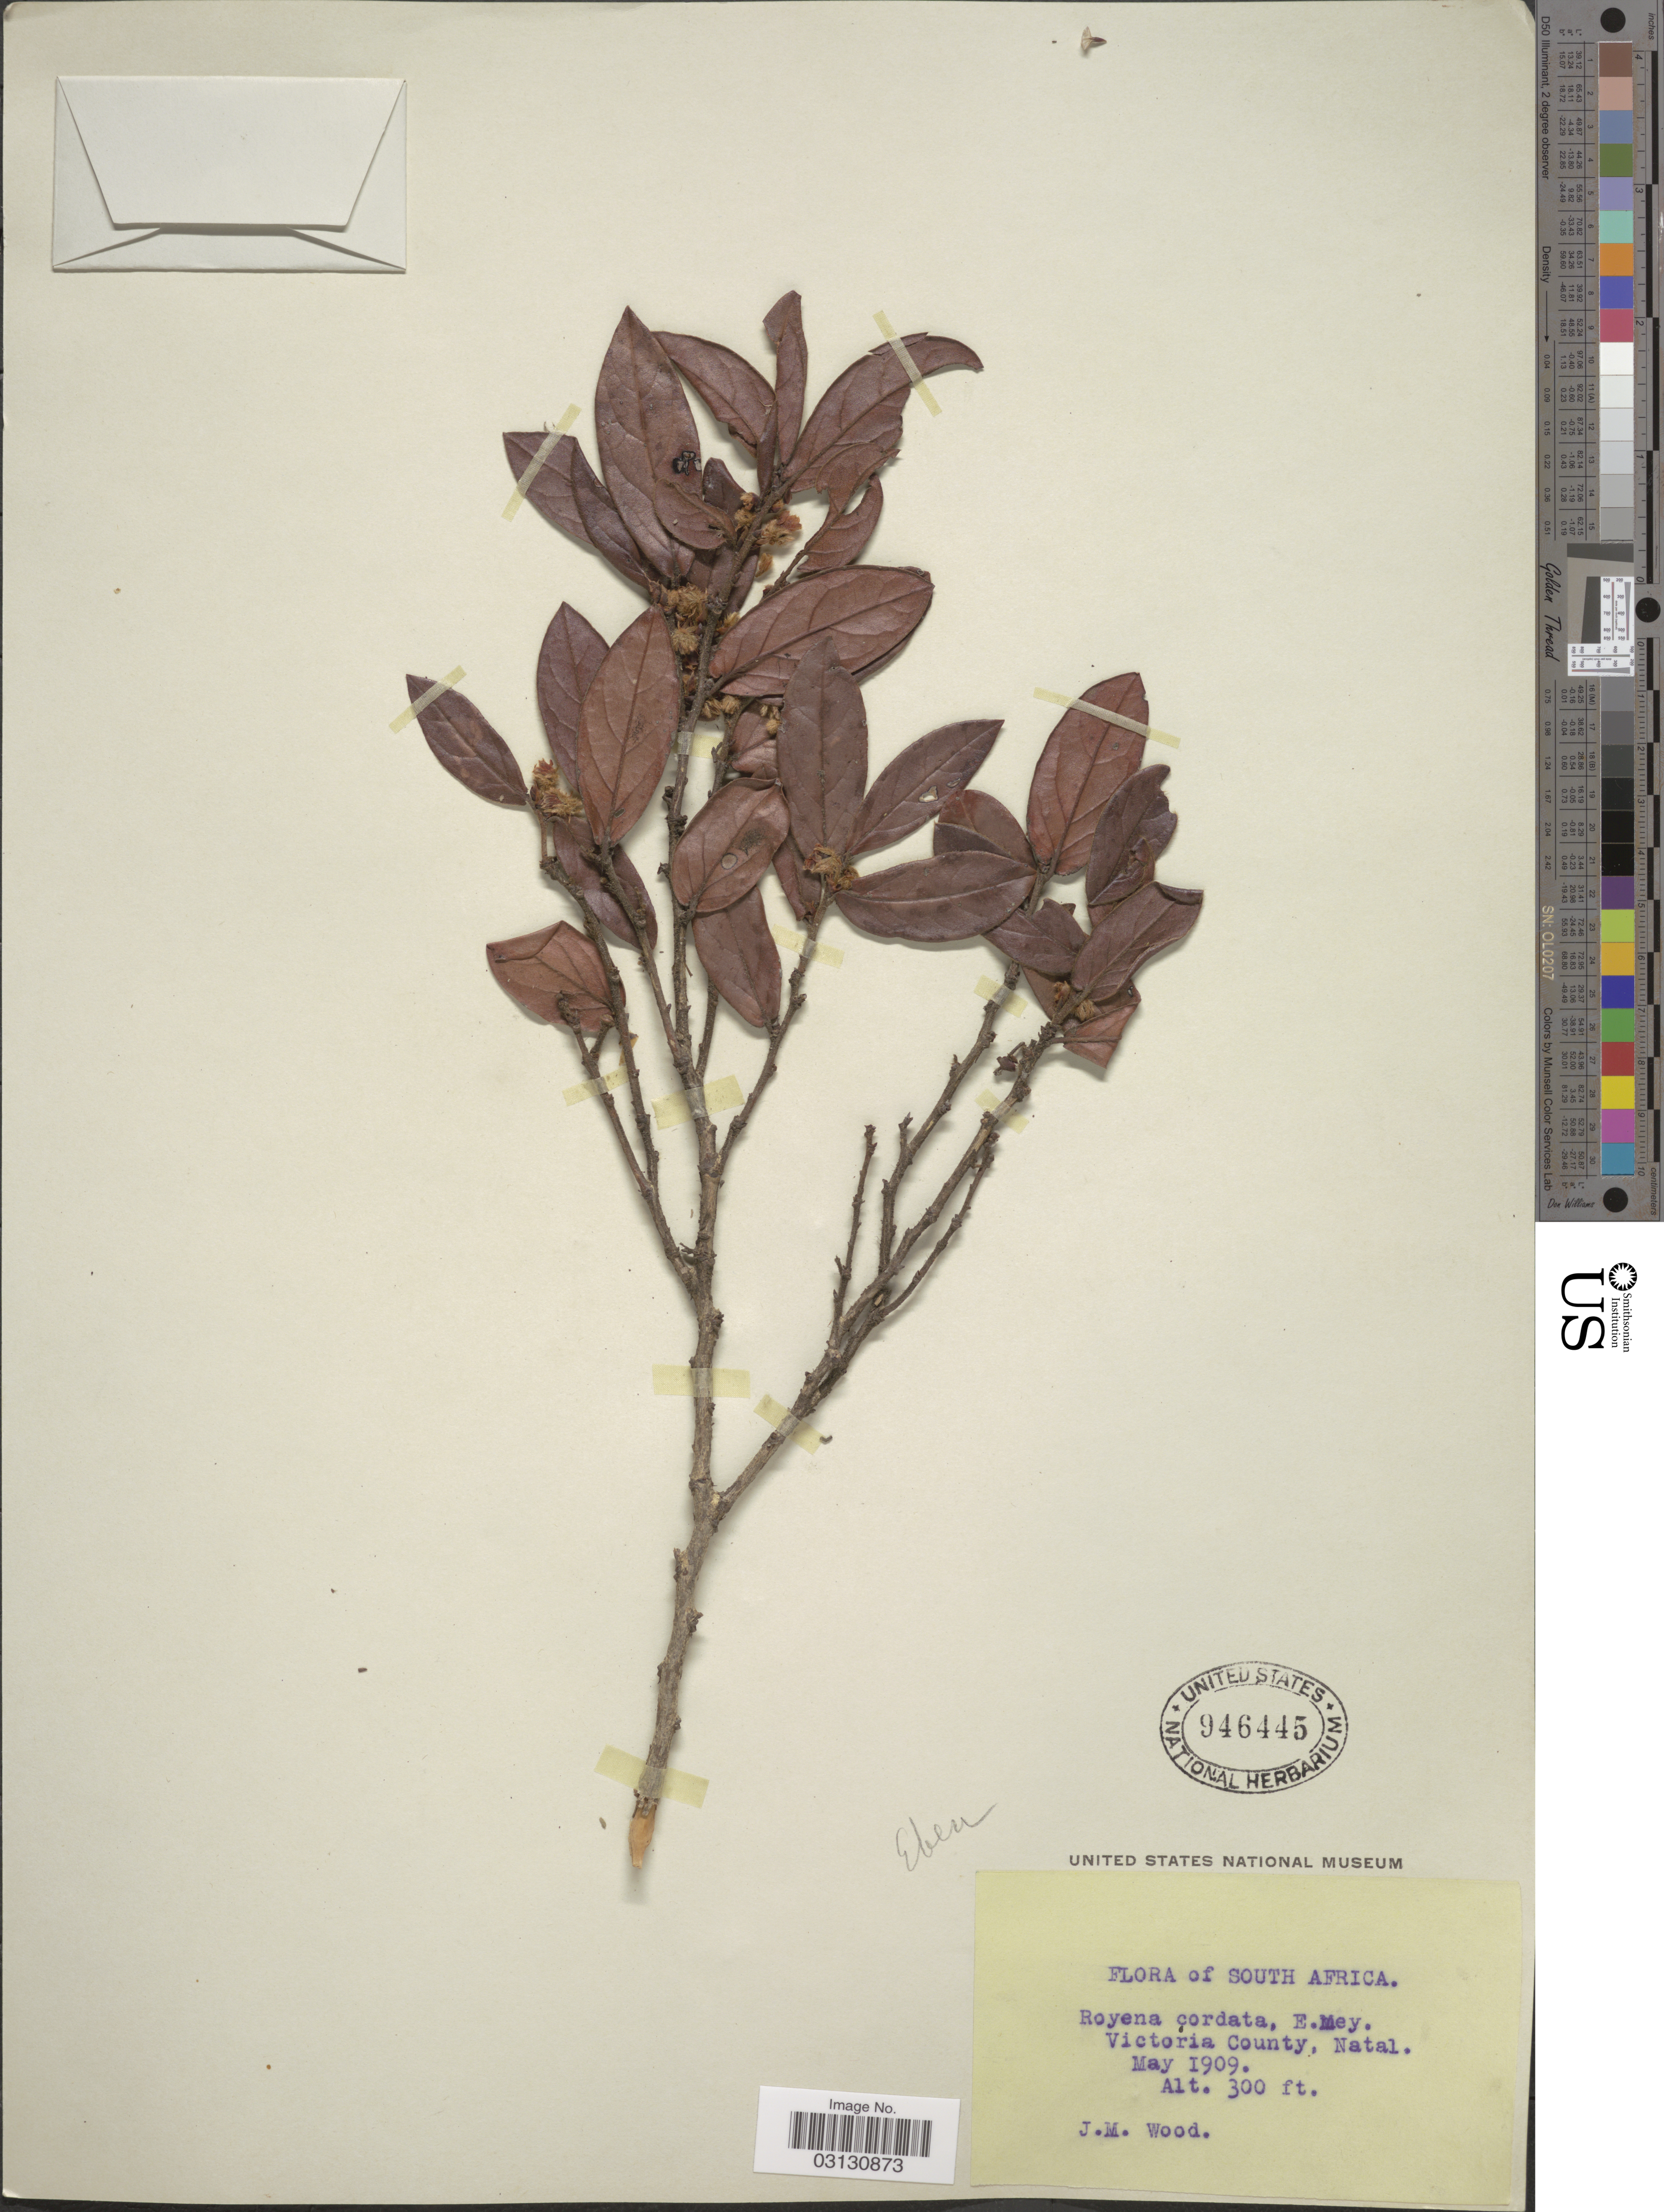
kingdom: Plantae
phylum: Tracheophyta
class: Magnoliopsida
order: Ericales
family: Ebenaceae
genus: Royena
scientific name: Royena cordata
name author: E. Mey. ex A. DC.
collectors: J. M. Wood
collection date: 1909-05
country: South Africa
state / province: KwaZulu-Natal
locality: Victoria County, Natal.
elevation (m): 91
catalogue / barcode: US 946445